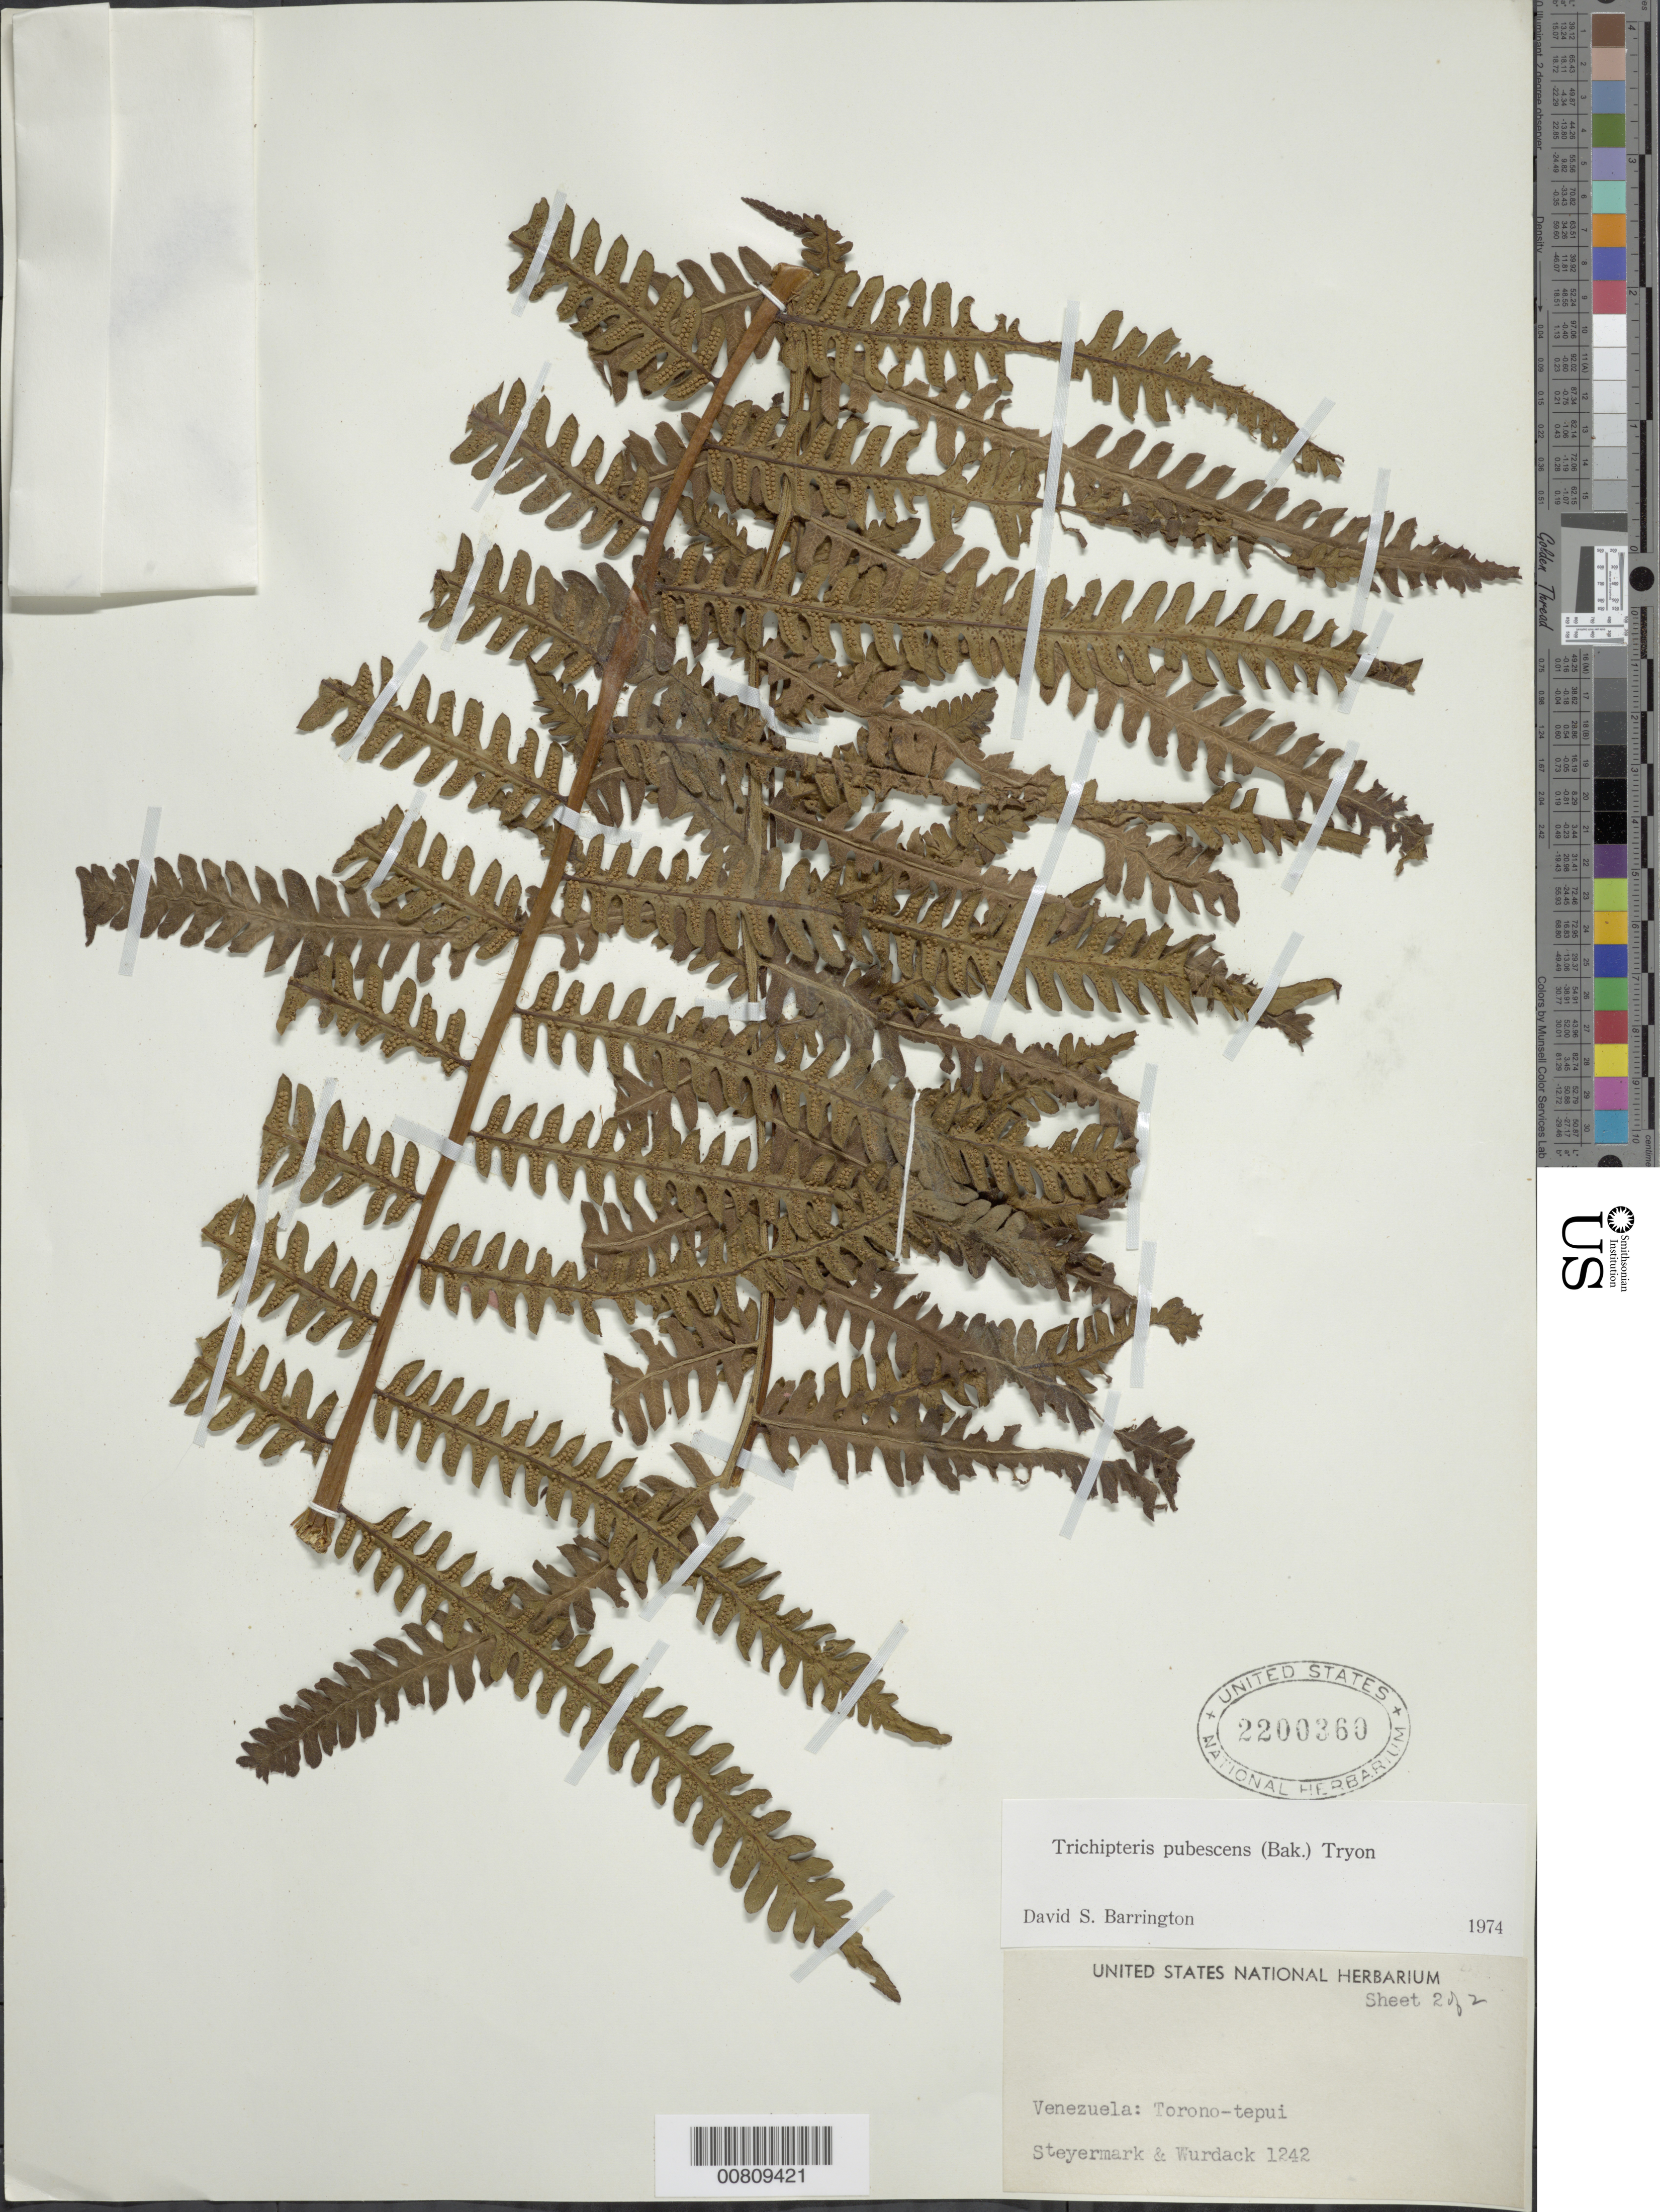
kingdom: Plantae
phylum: Tracheophyta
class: Polypodiopsida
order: Cyatheales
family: Cyatheaceae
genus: Cyathea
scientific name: Cyathea bipinnatifida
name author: (Baker) Domin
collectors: J. Steyermark & -- Wurdack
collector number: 1242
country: Venezuela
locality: Venezuela: Torono-tepui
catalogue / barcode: US 2200360